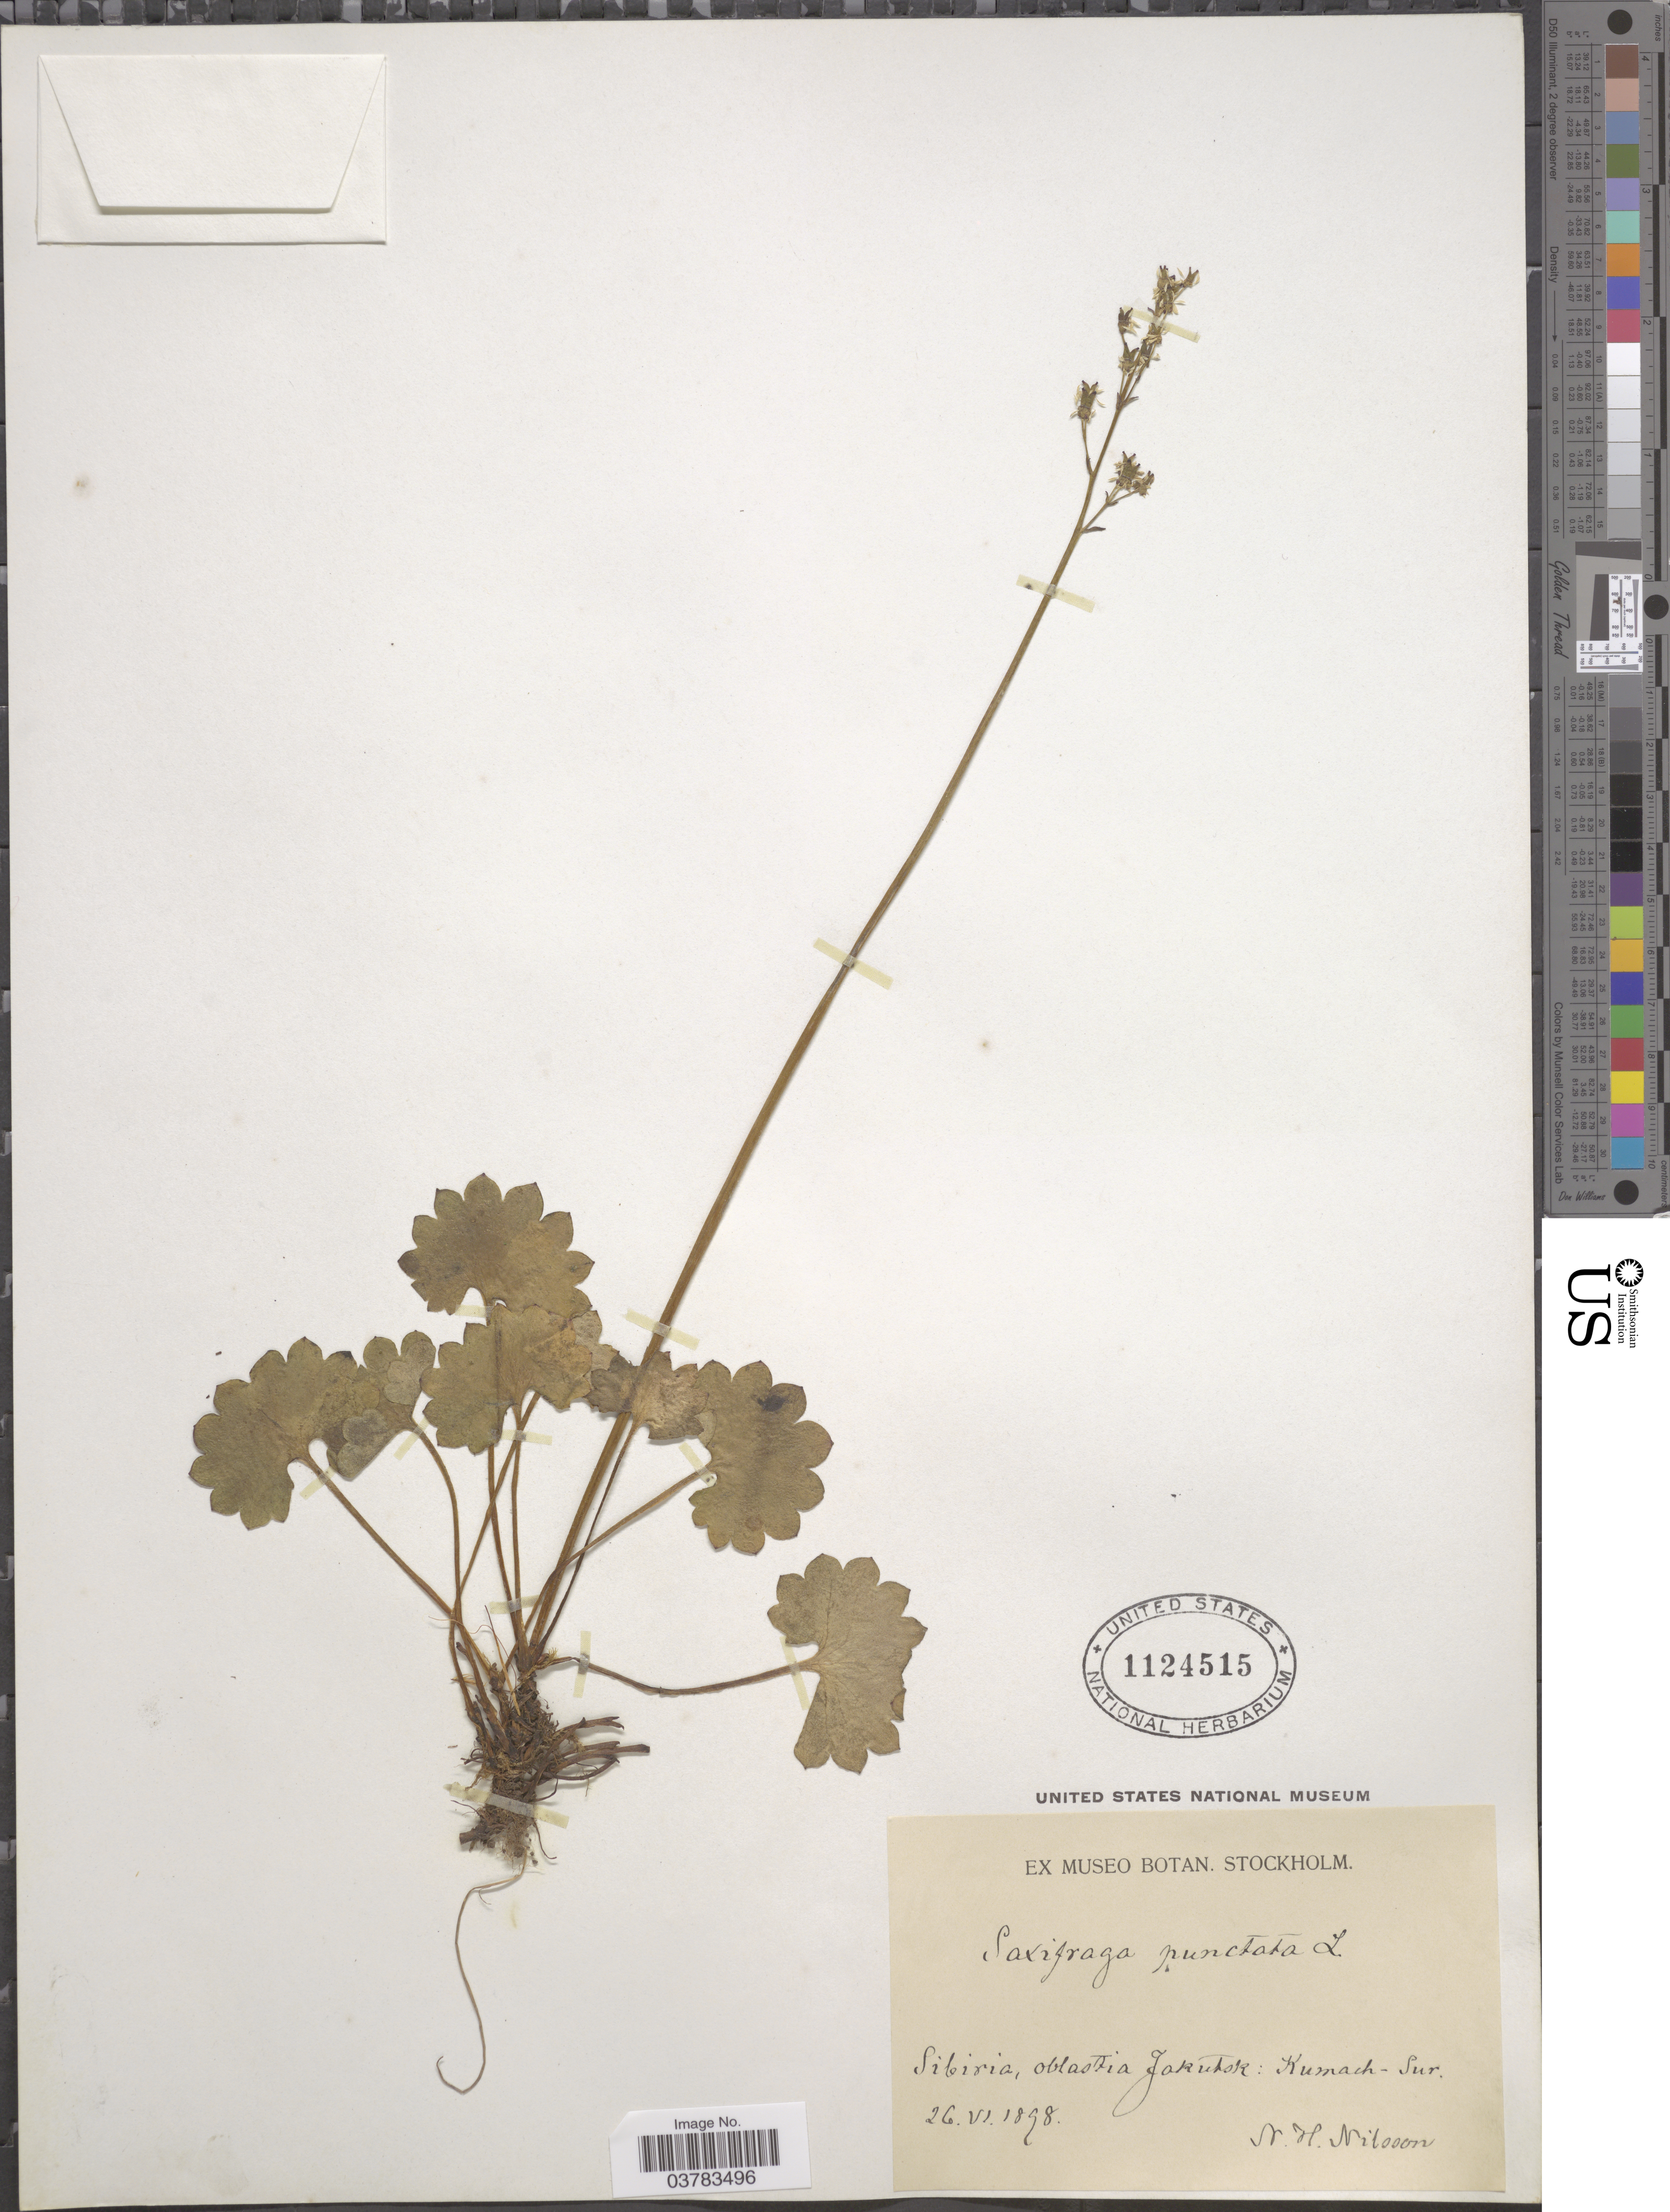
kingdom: Plantae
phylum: Tracheophyta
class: Magnoliopsida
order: Saxifragales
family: Saxifragaceae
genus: Micranthes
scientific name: Micranthes punctata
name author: (L.) Losinsk.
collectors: N. H. Nilsson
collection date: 1898-06-26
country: Russian Federation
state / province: Sakha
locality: Sibiria, oblastia Jakutsk: Kumach-Sur.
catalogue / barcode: US 1124515